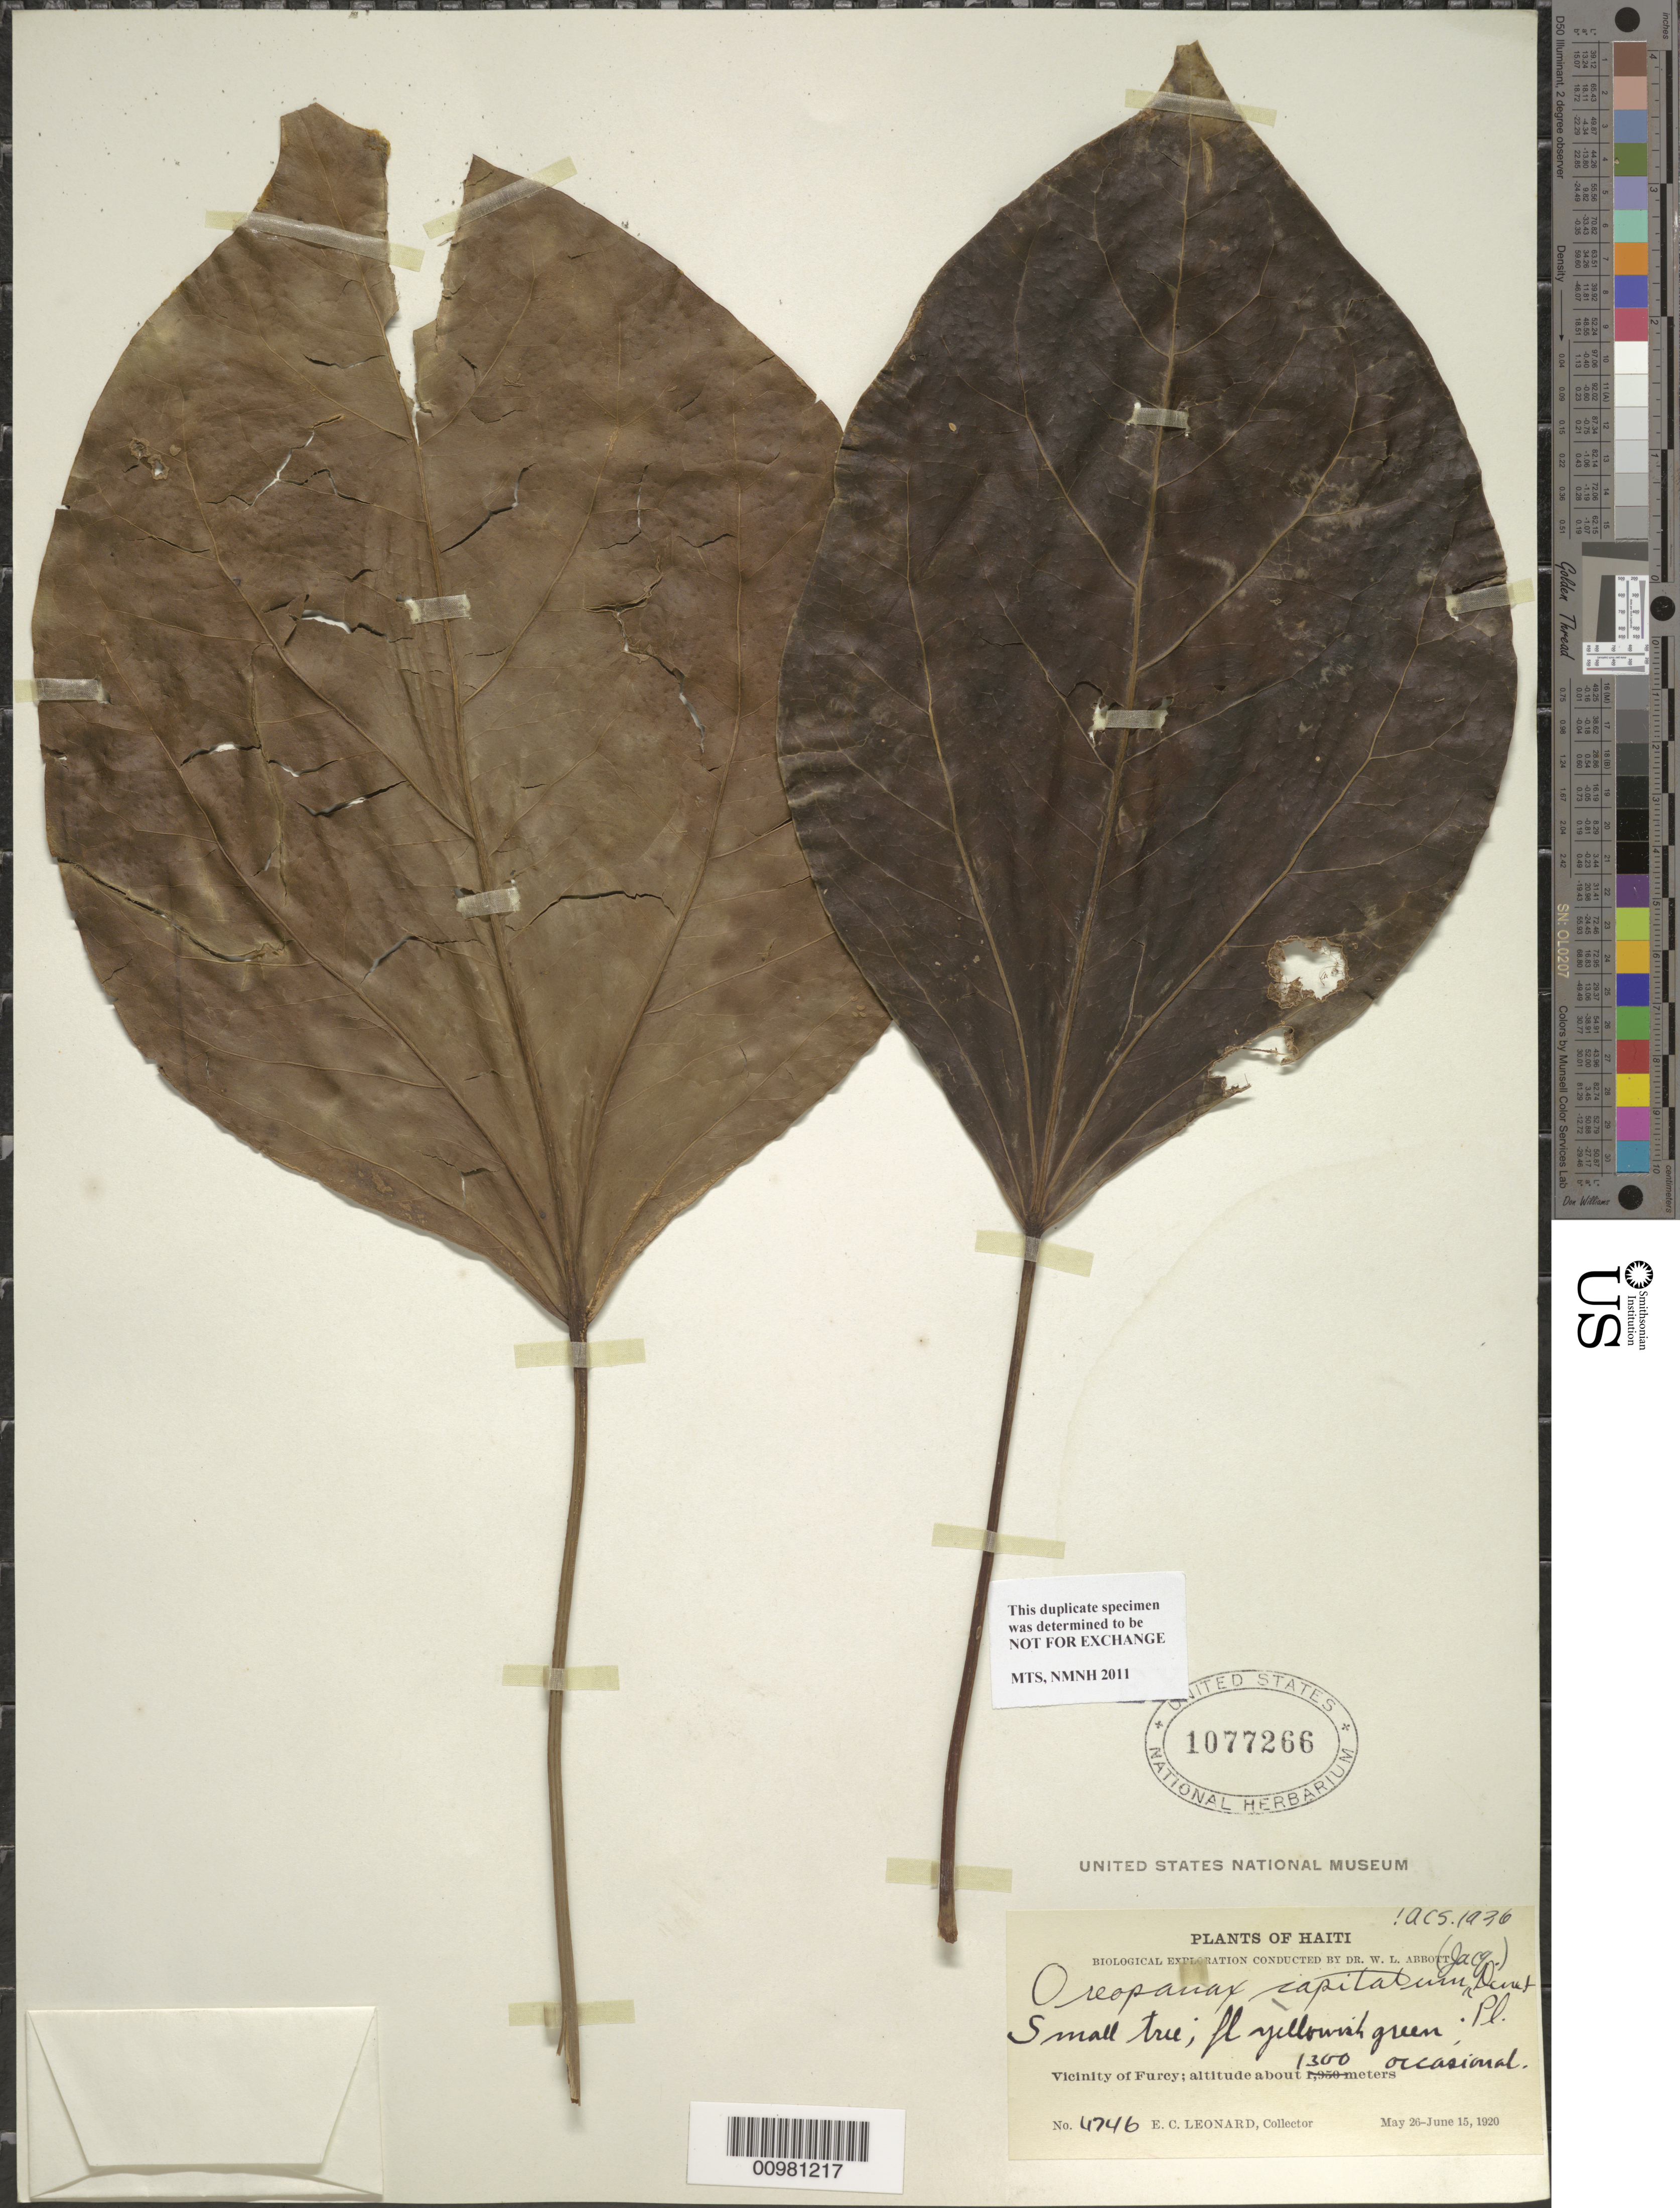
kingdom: Plantae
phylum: Tracheophyta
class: Magnoliopsida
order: Apiales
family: Araliaceae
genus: Oreopanax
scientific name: Oreopanax capitatus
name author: (Jacq.) Decne. & Planch.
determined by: Smith, A. C.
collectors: E. C. Leonard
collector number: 4746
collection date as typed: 26 May 1920 15 Jun 1920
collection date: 1920-05-26/1920-06-15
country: Haiti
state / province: Ouest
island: Hispaniola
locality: Vicinity of Furcy.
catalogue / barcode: US 1077266